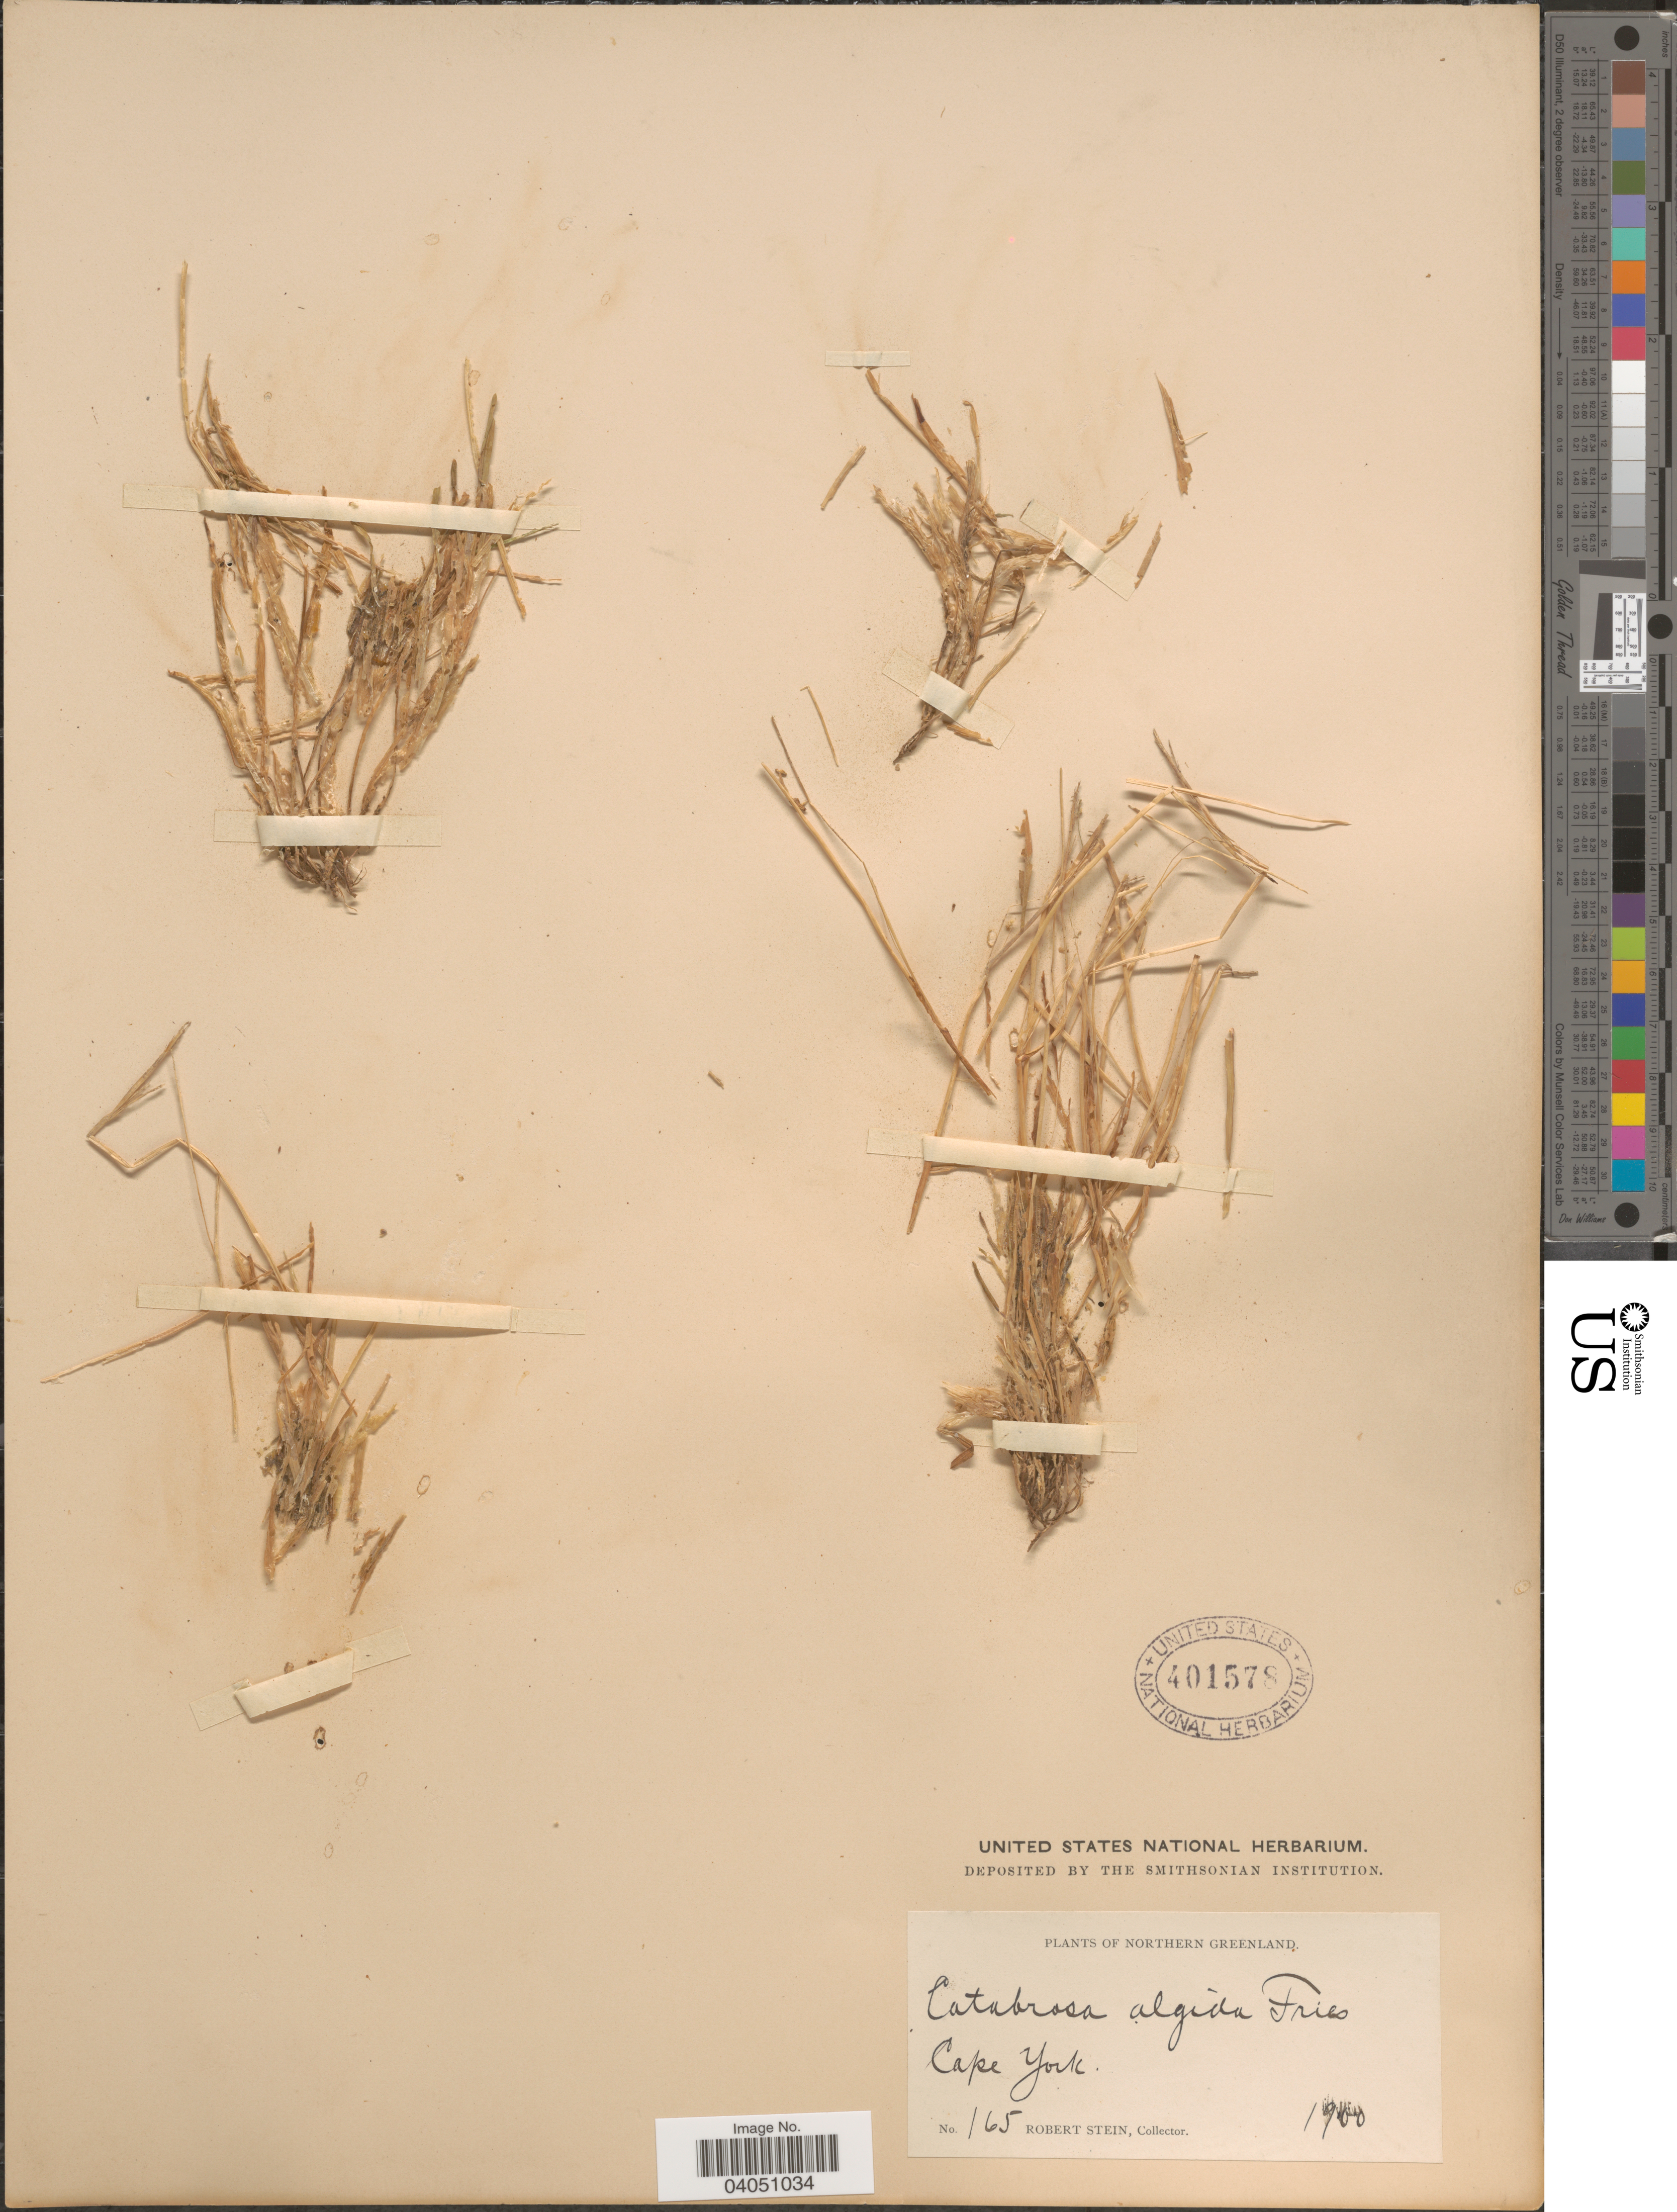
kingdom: Plantae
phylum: Tracheophyta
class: Liliopsida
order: Poales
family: Poaceae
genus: Phippsia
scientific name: Phippsia algida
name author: (Sol.) R. Br.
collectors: R. Stein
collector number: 165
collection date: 1900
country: Greenland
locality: Northern Greenland. Cape York.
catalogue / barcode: US 401578